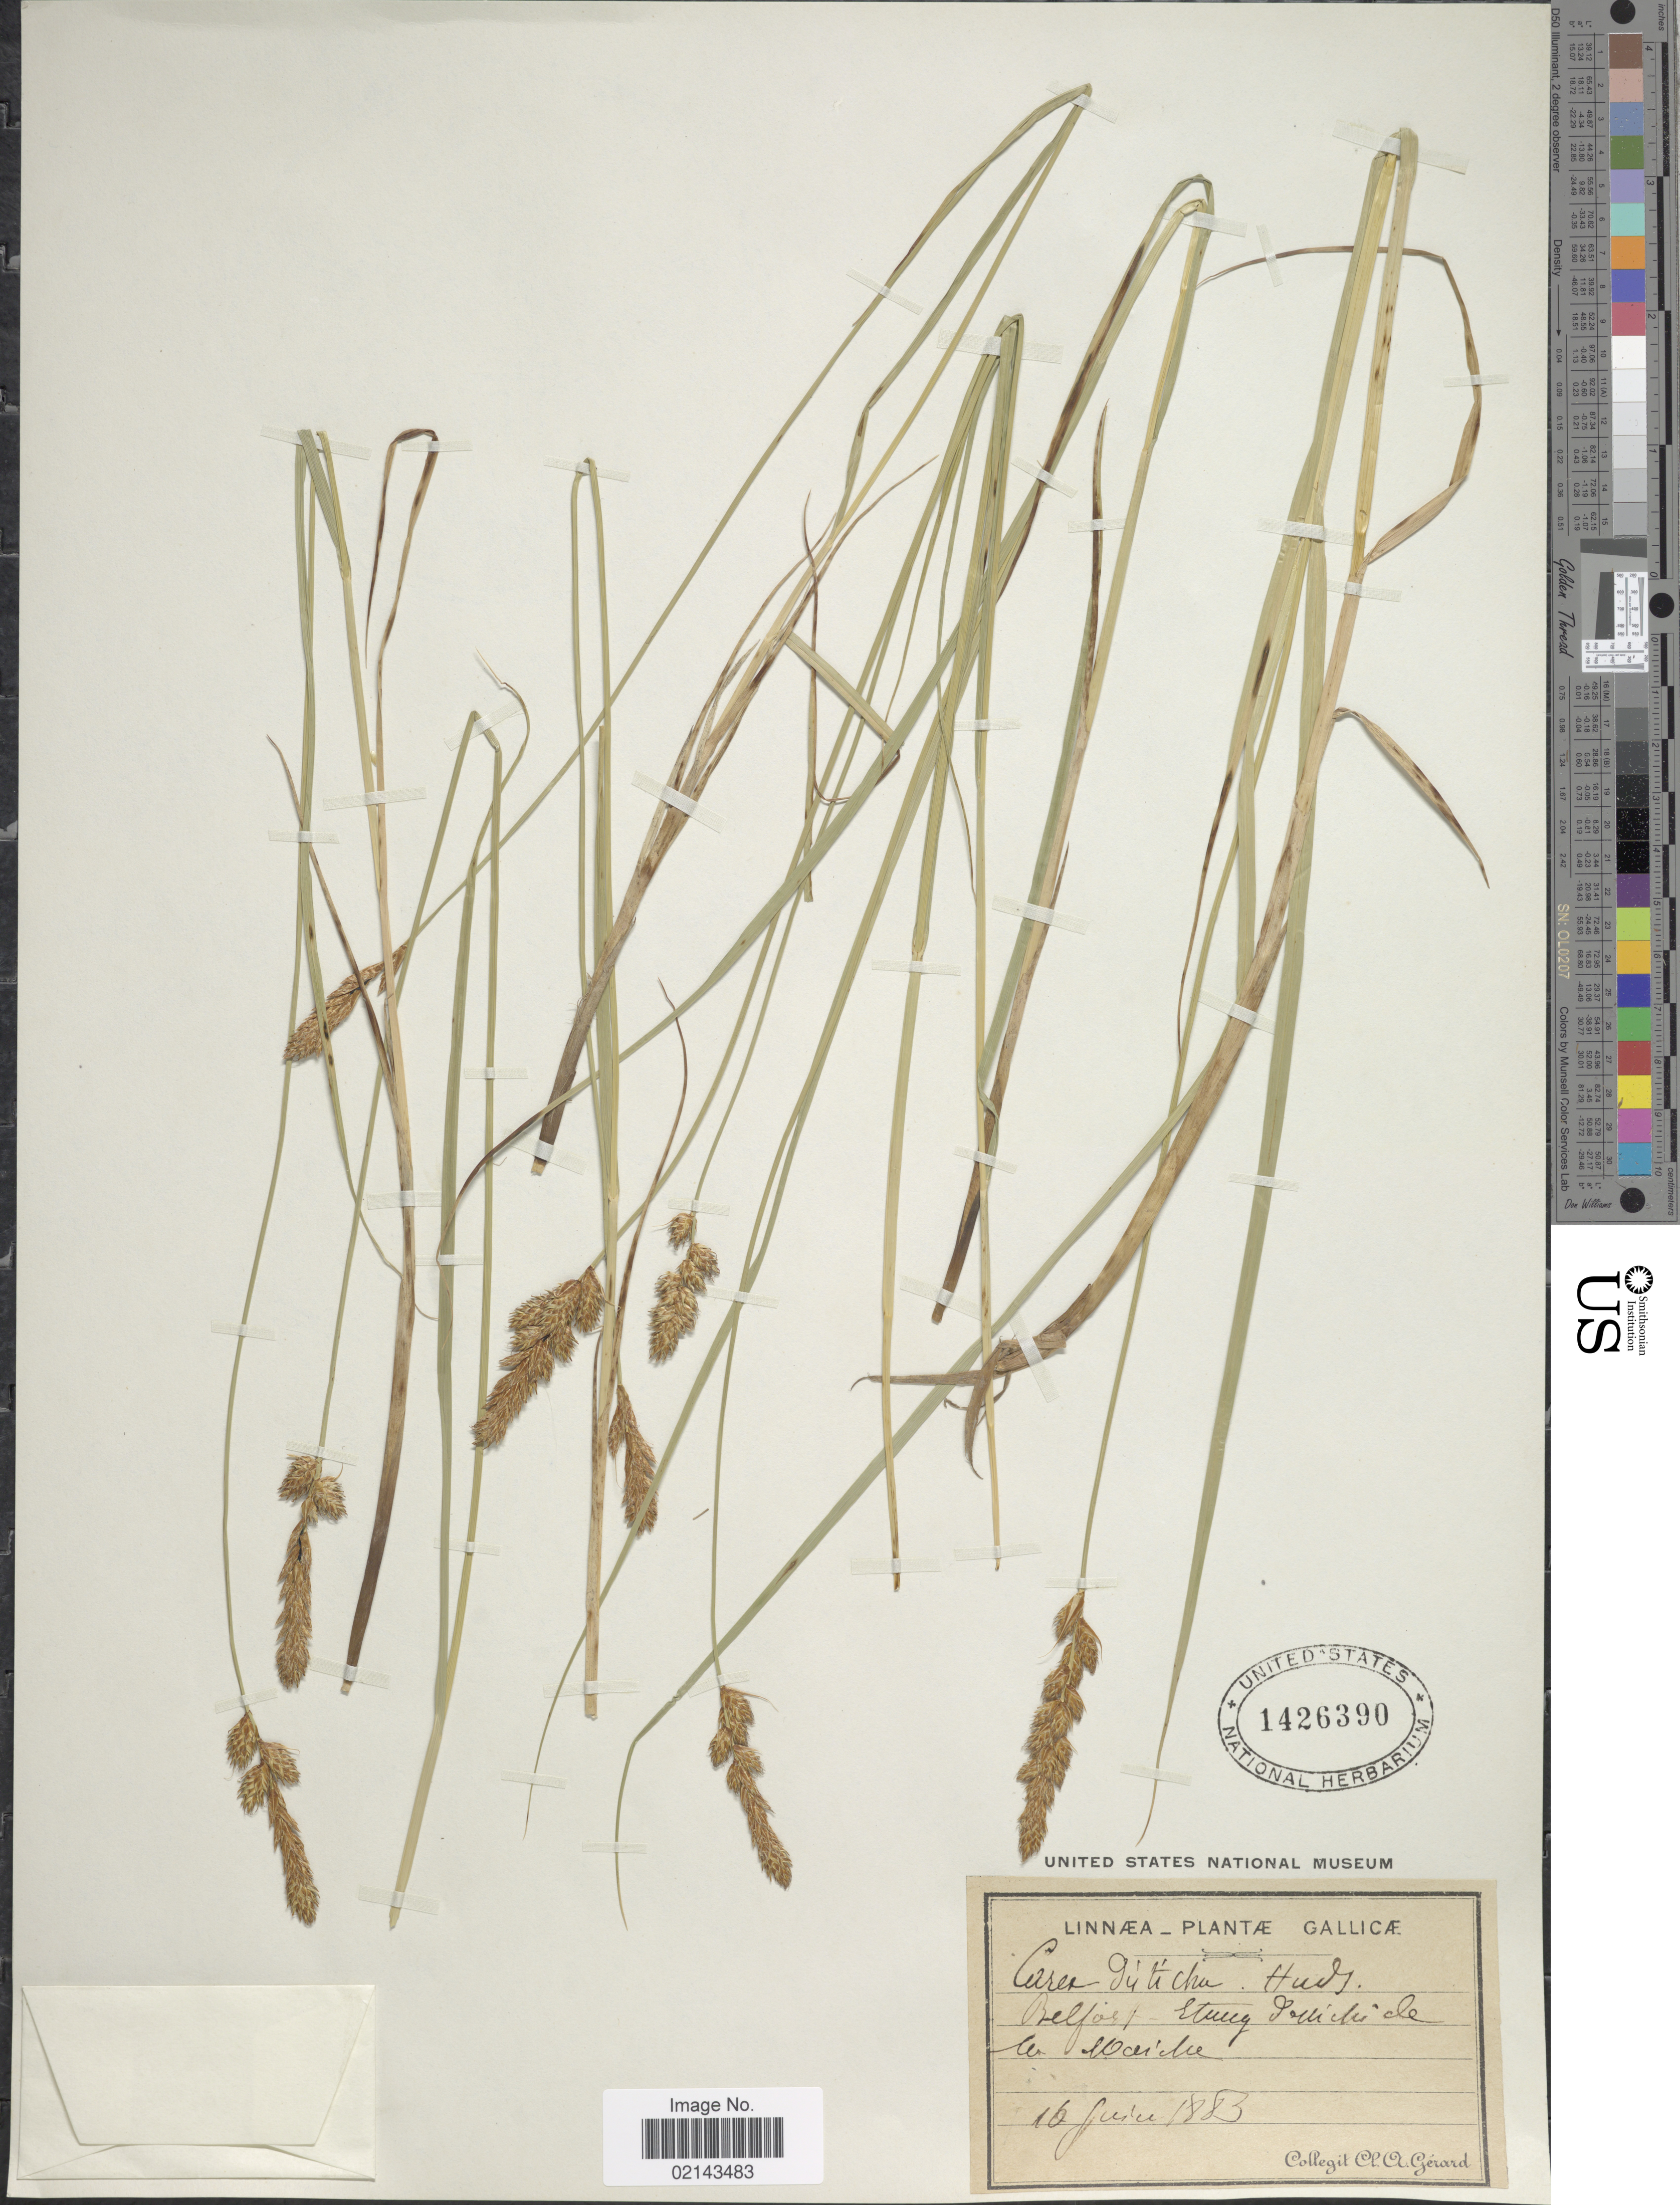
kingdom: Plantae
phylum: Tracheophyta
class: Liliopsida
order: Poales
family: Cyperaceae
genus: Carex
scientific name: Carex disticha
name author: Huds.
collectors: C. Gerard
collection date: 1883-06-16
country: France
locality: Belfort - Estuuy dolliches de les Waidie. [interpreted]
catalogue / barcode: US 1426390